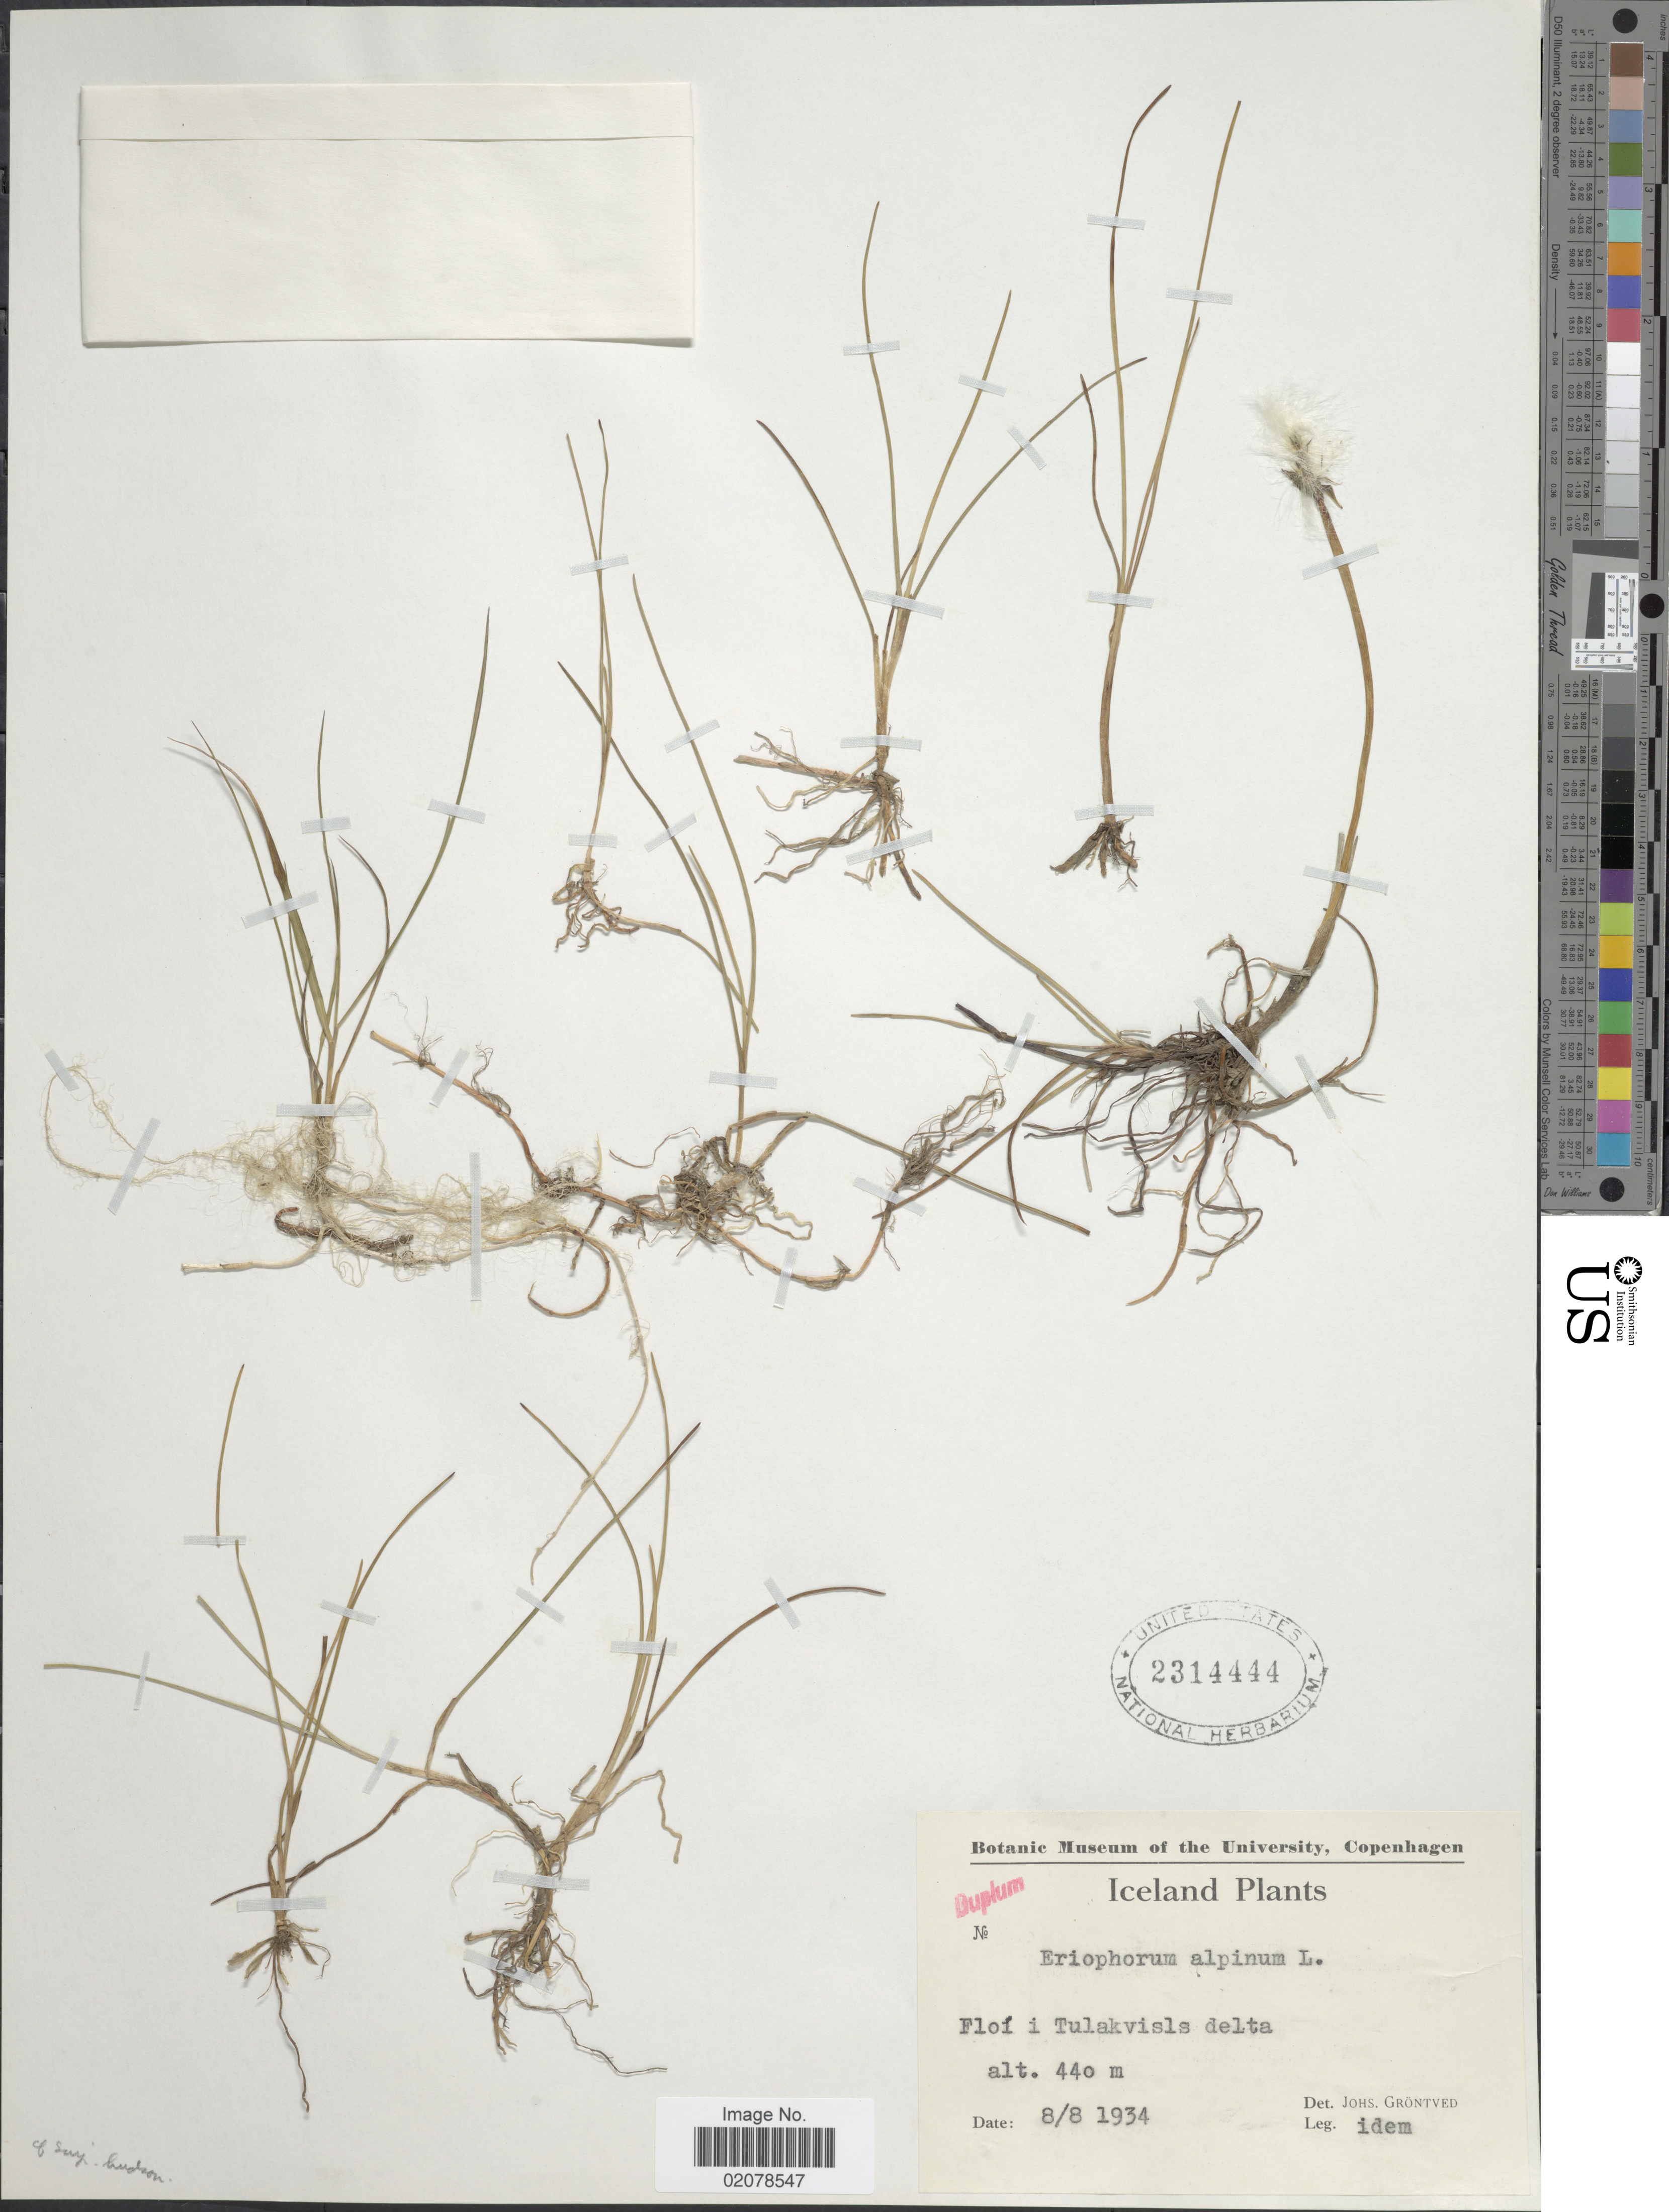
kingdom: Plantae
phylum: Tracheophyta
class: Liliopsida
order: Poales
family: Cyperaceae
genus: Trichophorum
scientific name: Trichophorum alpinum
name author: (L.) Pers.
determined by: Strong, M. T., (US), Smithsonian Institution - National Museum of Natural History (UNITED STATES)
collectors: J. Gröntved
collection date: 1934-08-08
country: Iceland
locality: Tulakvisls delta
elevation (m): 440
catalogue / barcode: US 2314444